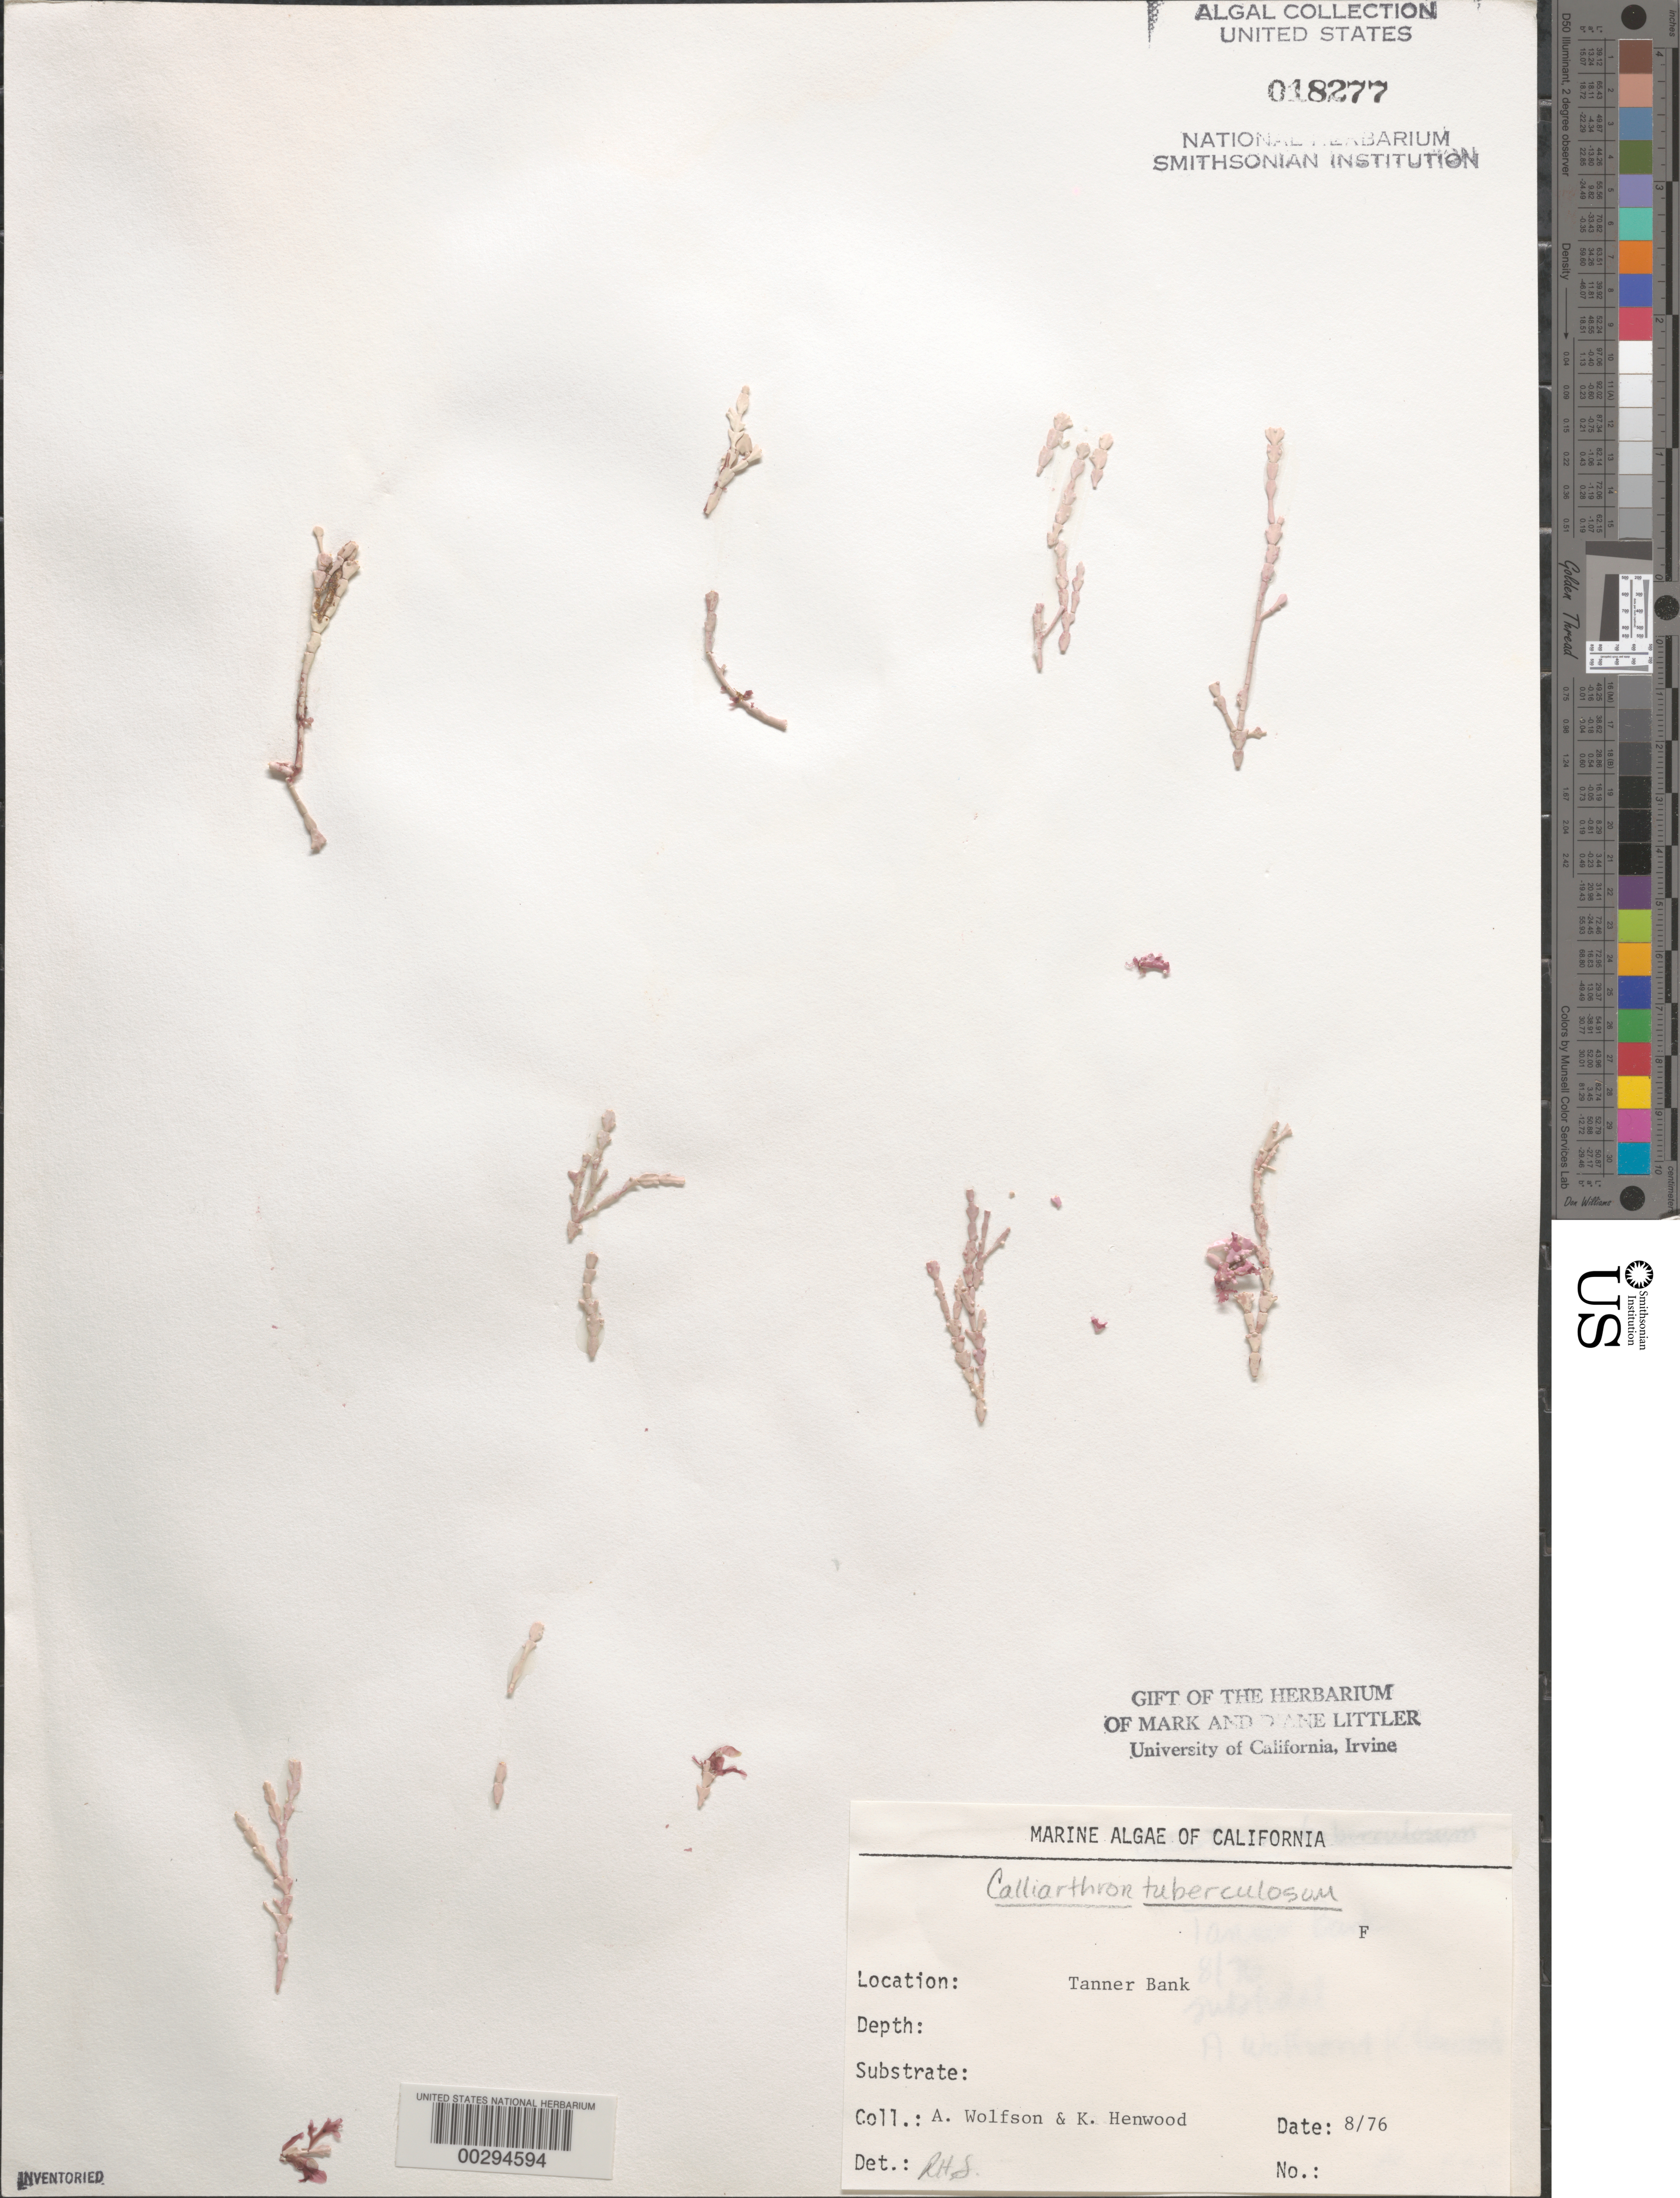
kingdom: Plantae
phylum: Rhodophyta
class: Florideophyceae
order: Corallinales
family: Corallinaceae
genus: Calliarthron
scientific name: Calliarthron tuberculosum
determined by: Sims, Robert H.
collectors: A. Wolfson & K. Henwood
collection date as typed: Aug 1976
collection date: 1976-08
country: United States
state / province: California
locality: Tanner Bank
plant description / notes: BLM-SOCALBIGHT Rocky Intertidal Survey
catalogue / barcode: US 18277